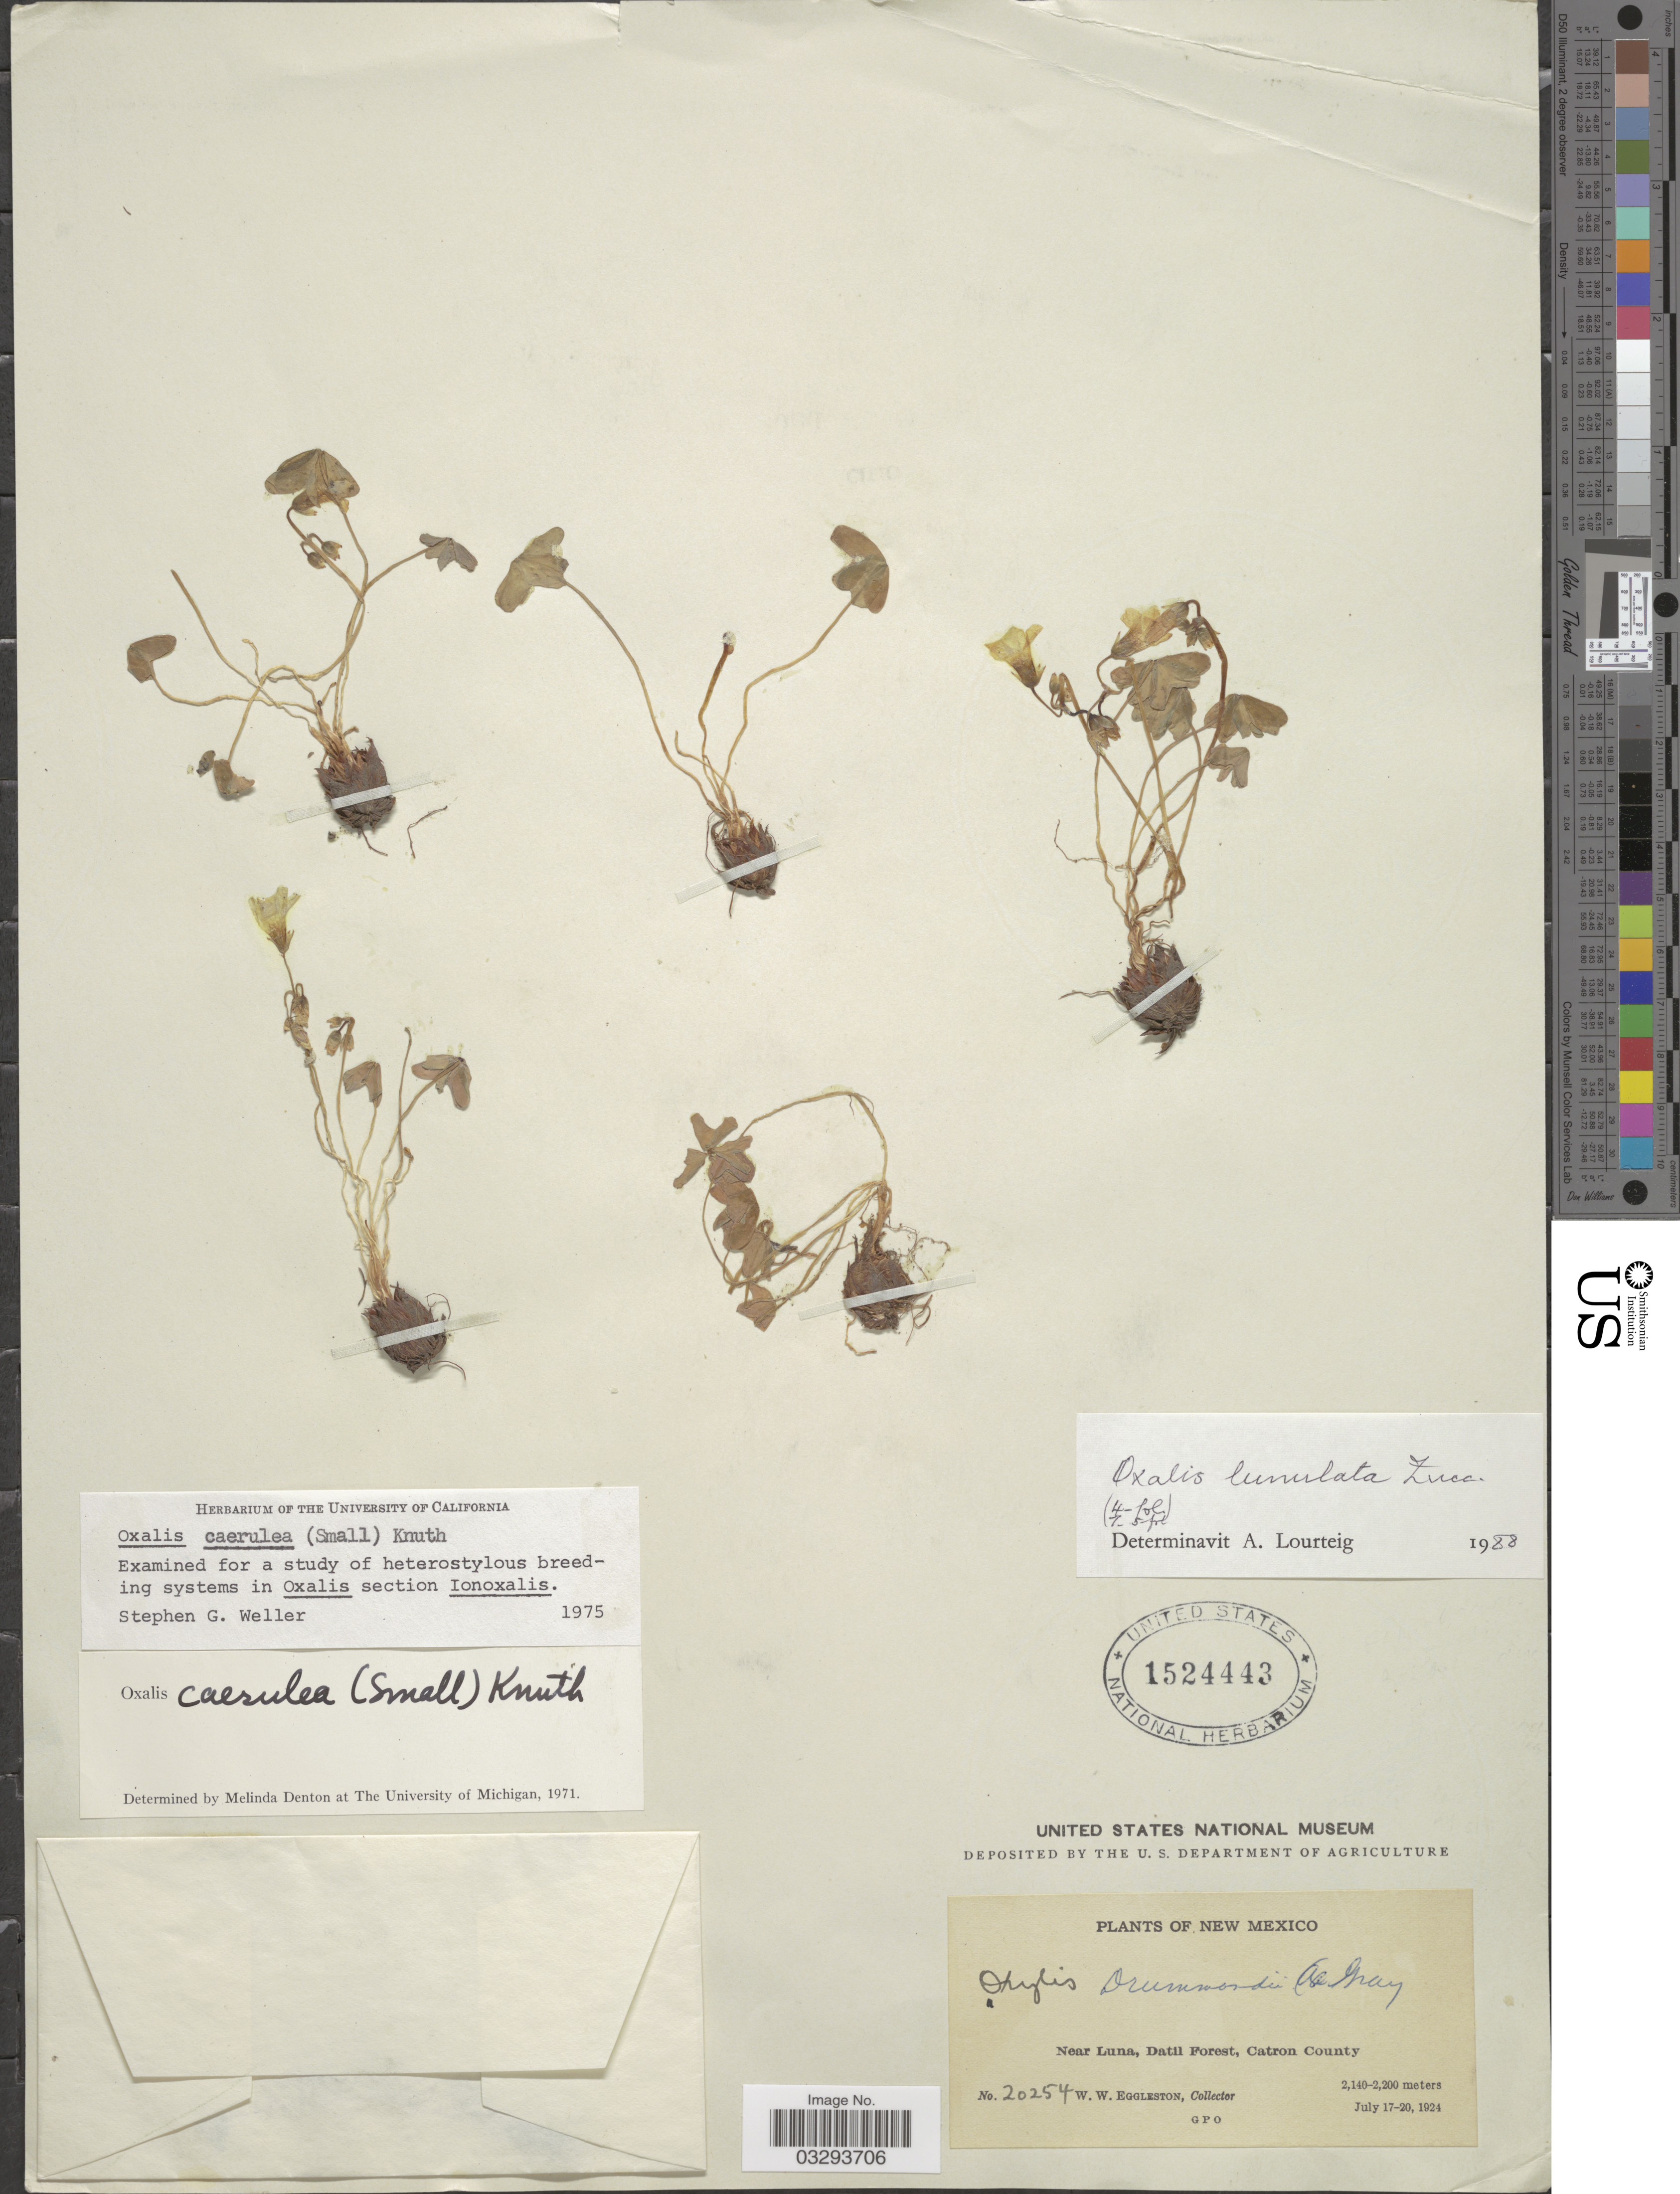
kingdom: Plantae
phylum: Tracheophyta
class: Magnoliopsida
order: Oxalidales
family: Oxalidaceae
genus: Oxalis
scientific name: Oxalis lunulata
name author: Zucc.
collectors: W. W. Eggleston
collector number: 20254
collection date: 1924-07-17/1924-07-20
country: United States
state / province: New Mexico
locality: Near Luna, Datil Forest, Catron County.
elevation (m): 2140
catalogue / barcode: US 1524443